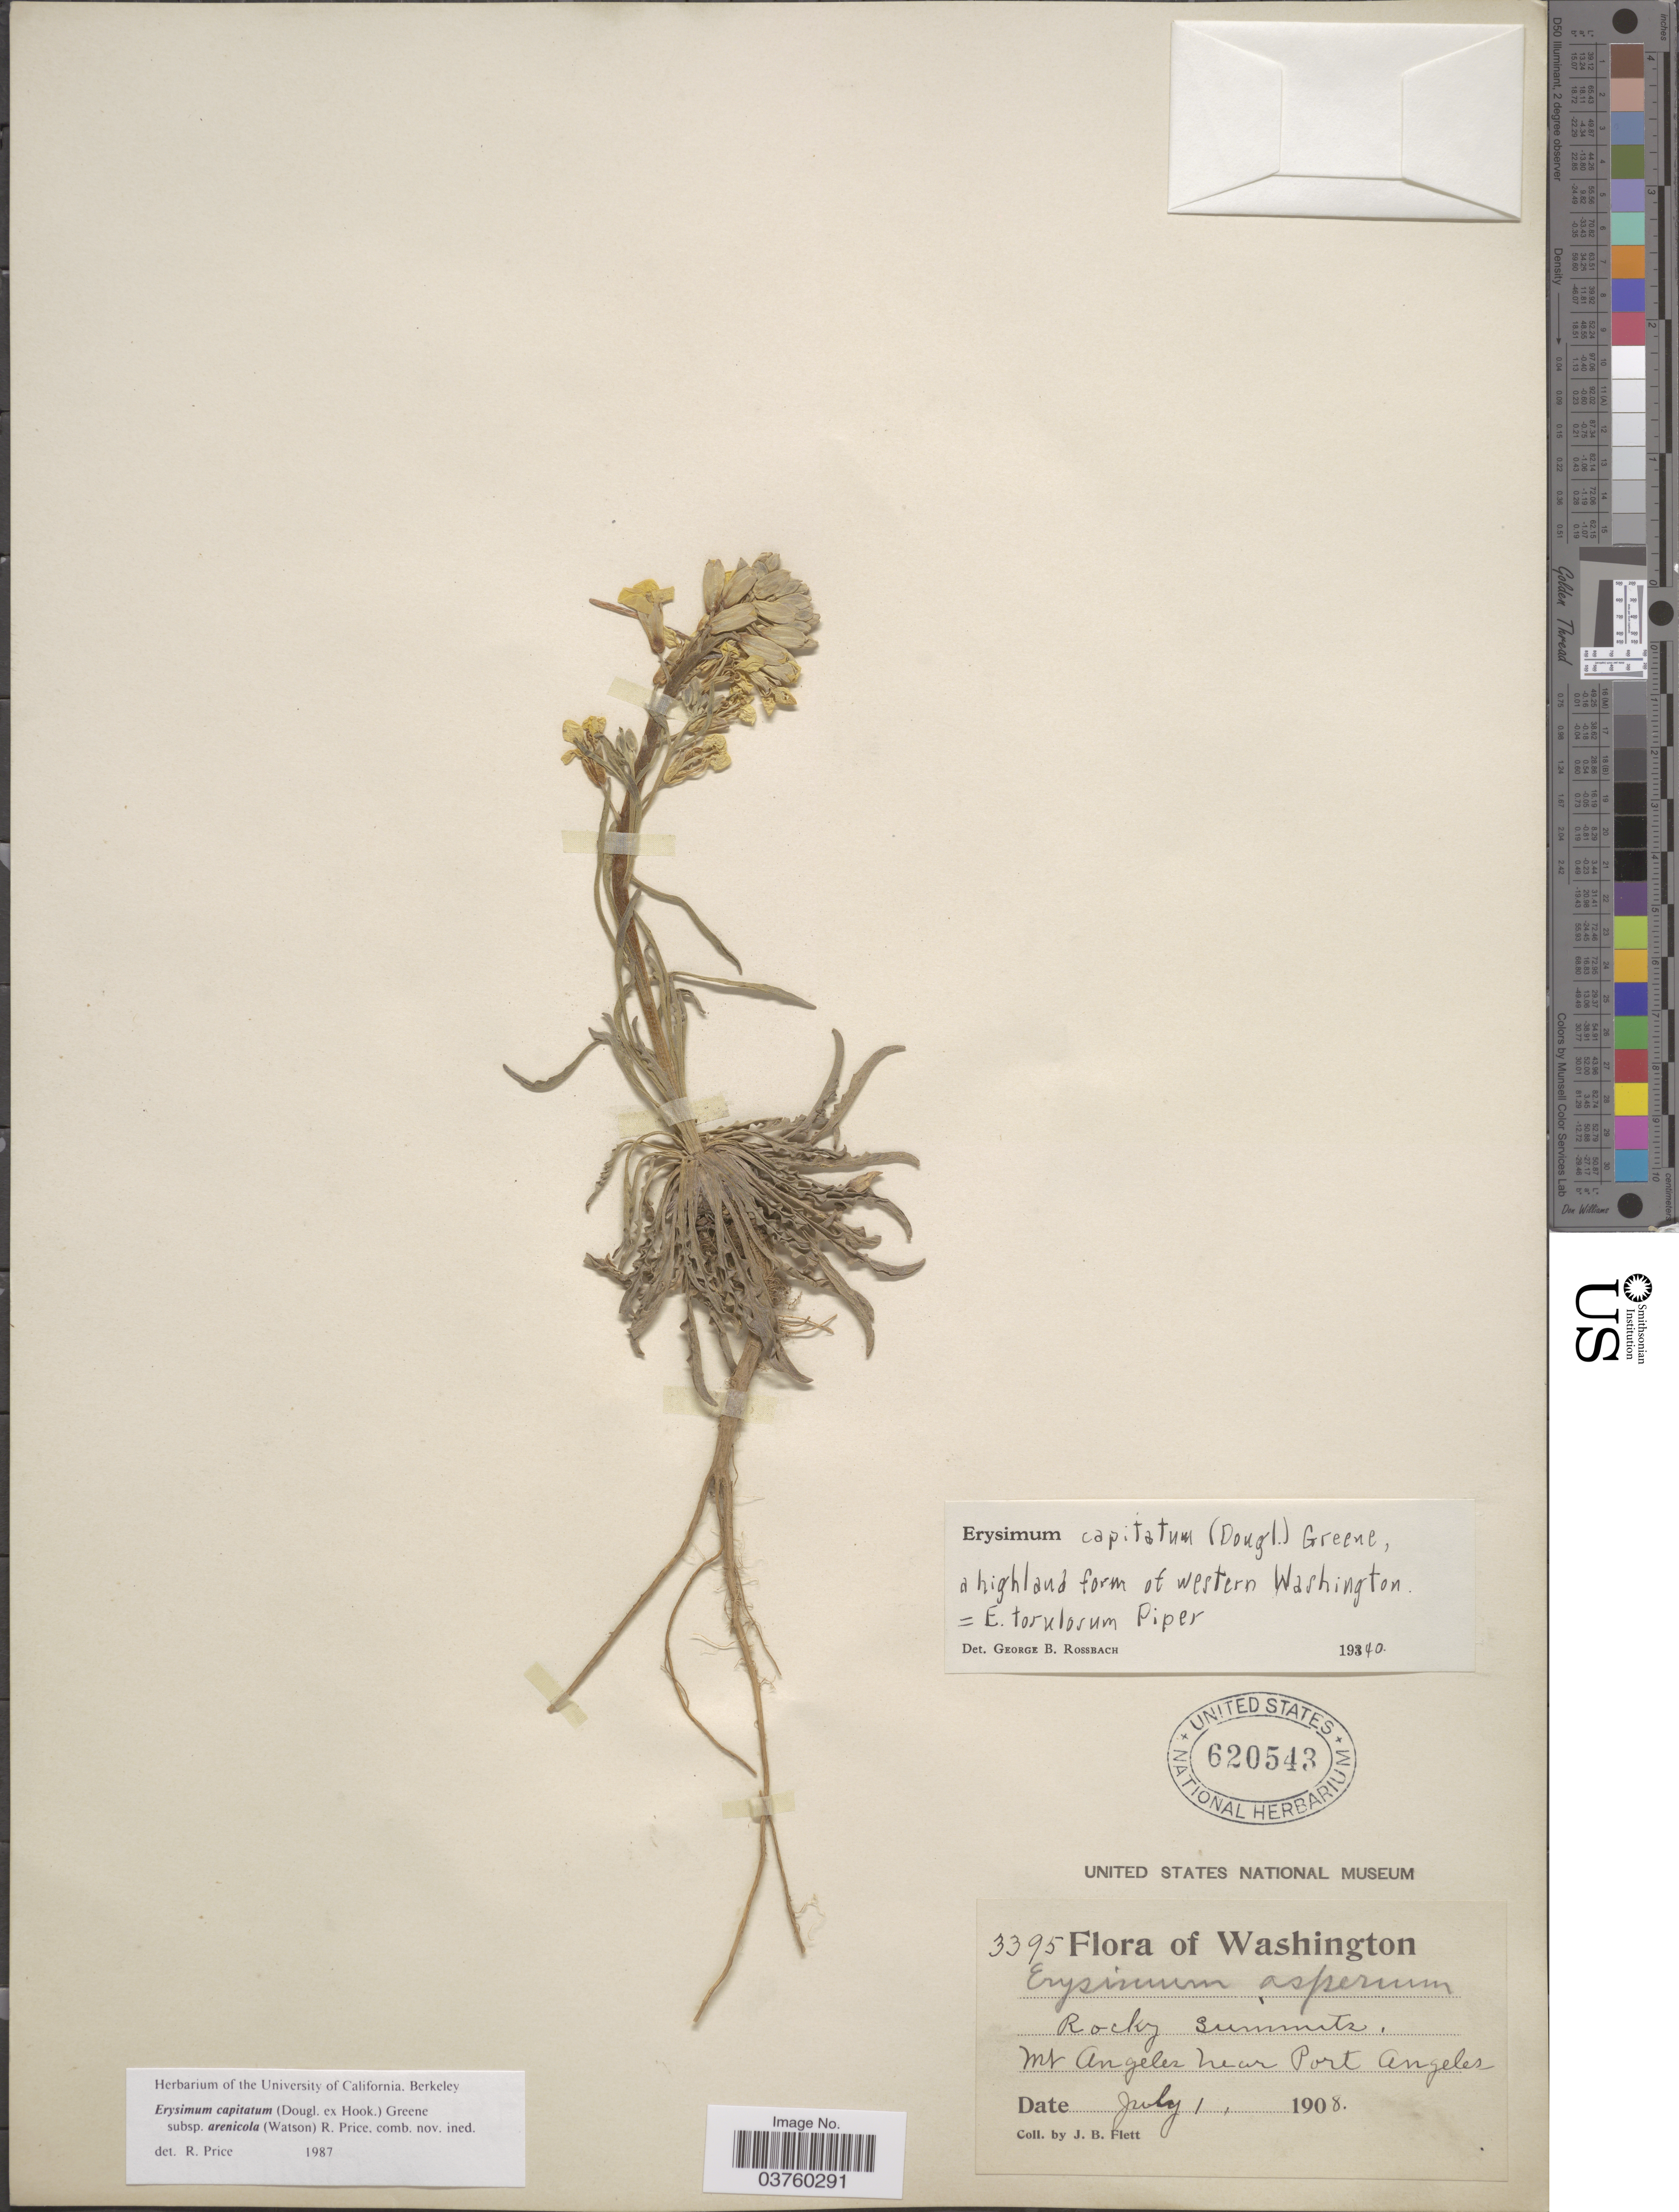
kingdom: Plantae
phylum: Tracheophyta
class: Magnoliopsida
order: Brassicales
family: Brassicaceae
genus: Erysimum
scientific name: Erysimum capitatum subsp. arenicola (S. Watson) R.A. Price, comb. nov. ined.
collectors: J. Flett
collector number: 3395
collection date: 1908-07-01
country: United States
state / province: Washington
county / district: Clallam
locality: Rocky Summits, Mt Angeles near Port Angeles.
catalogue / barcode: US 620543